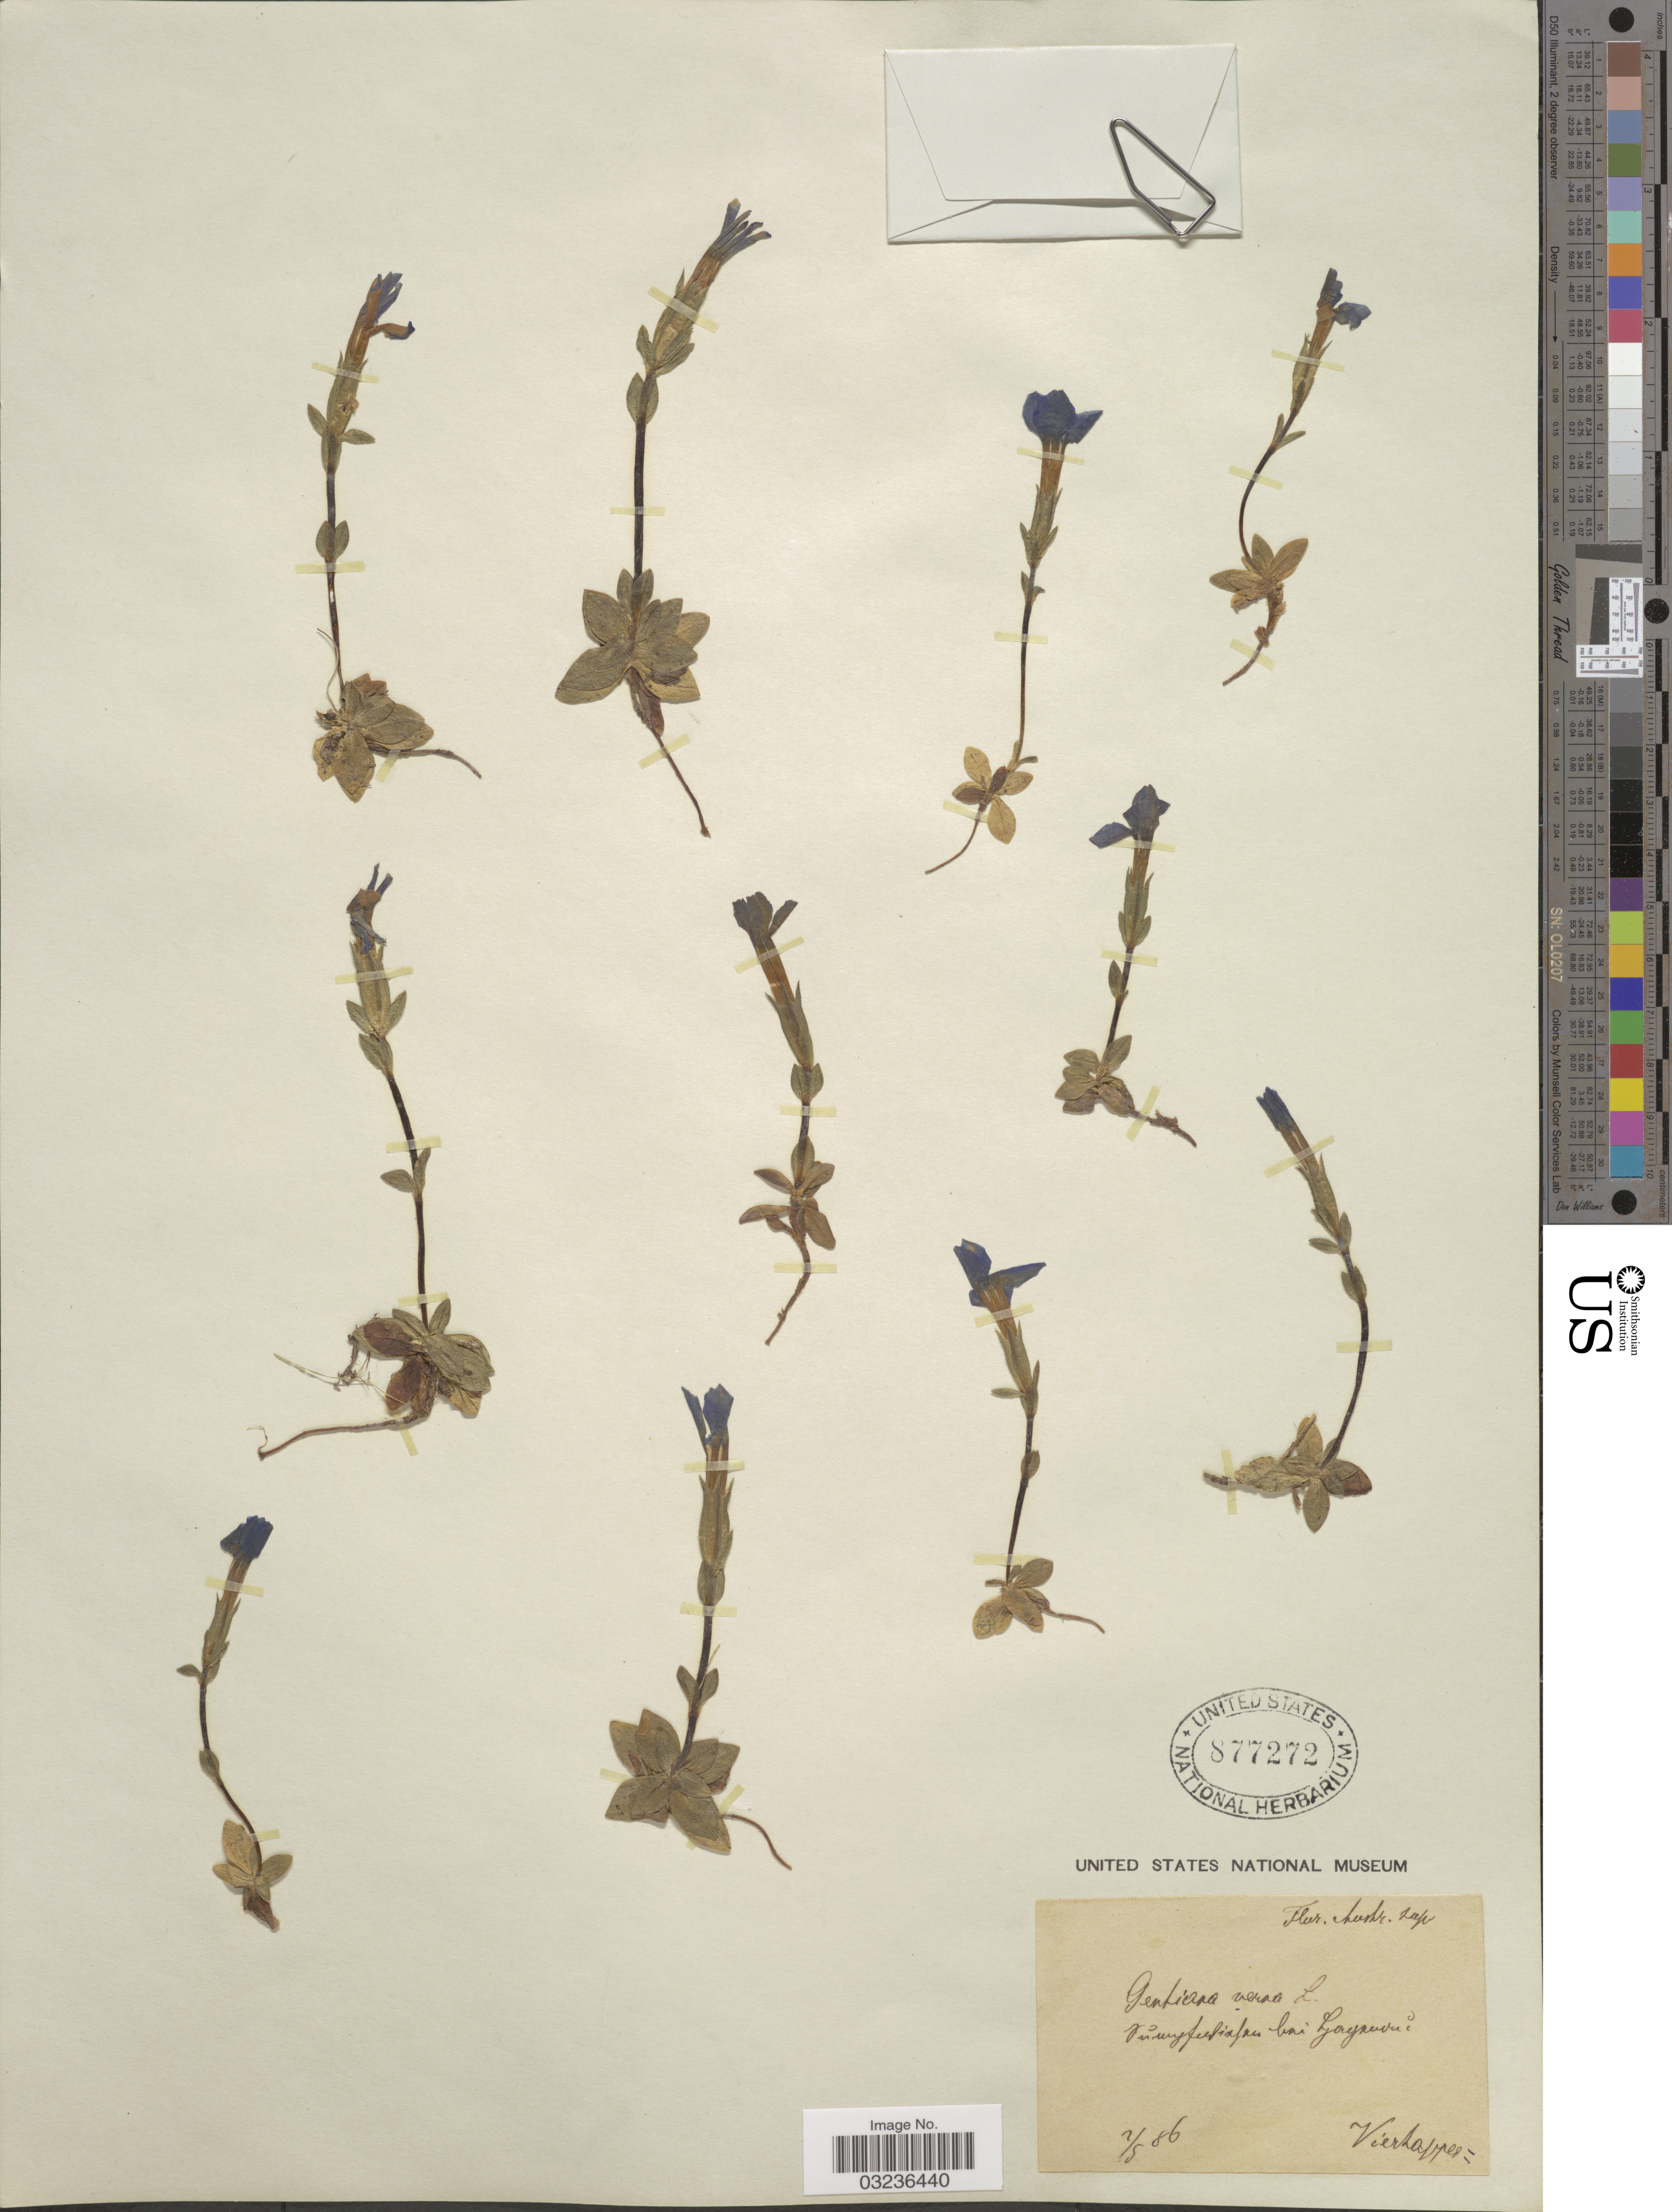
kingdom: Plantae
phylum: Tracheophyta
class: Magnoliopsida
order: Gentianales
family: Gentianaceae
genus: Gentiana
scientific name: Gentiana verna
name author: L.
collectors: F. Vierhapper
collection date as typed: Transcribed d/m/y: 1/5/86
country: Austria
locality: Flora. Aust. sup. Sumpfwiesen bei Hagenau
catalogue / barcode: US 877272